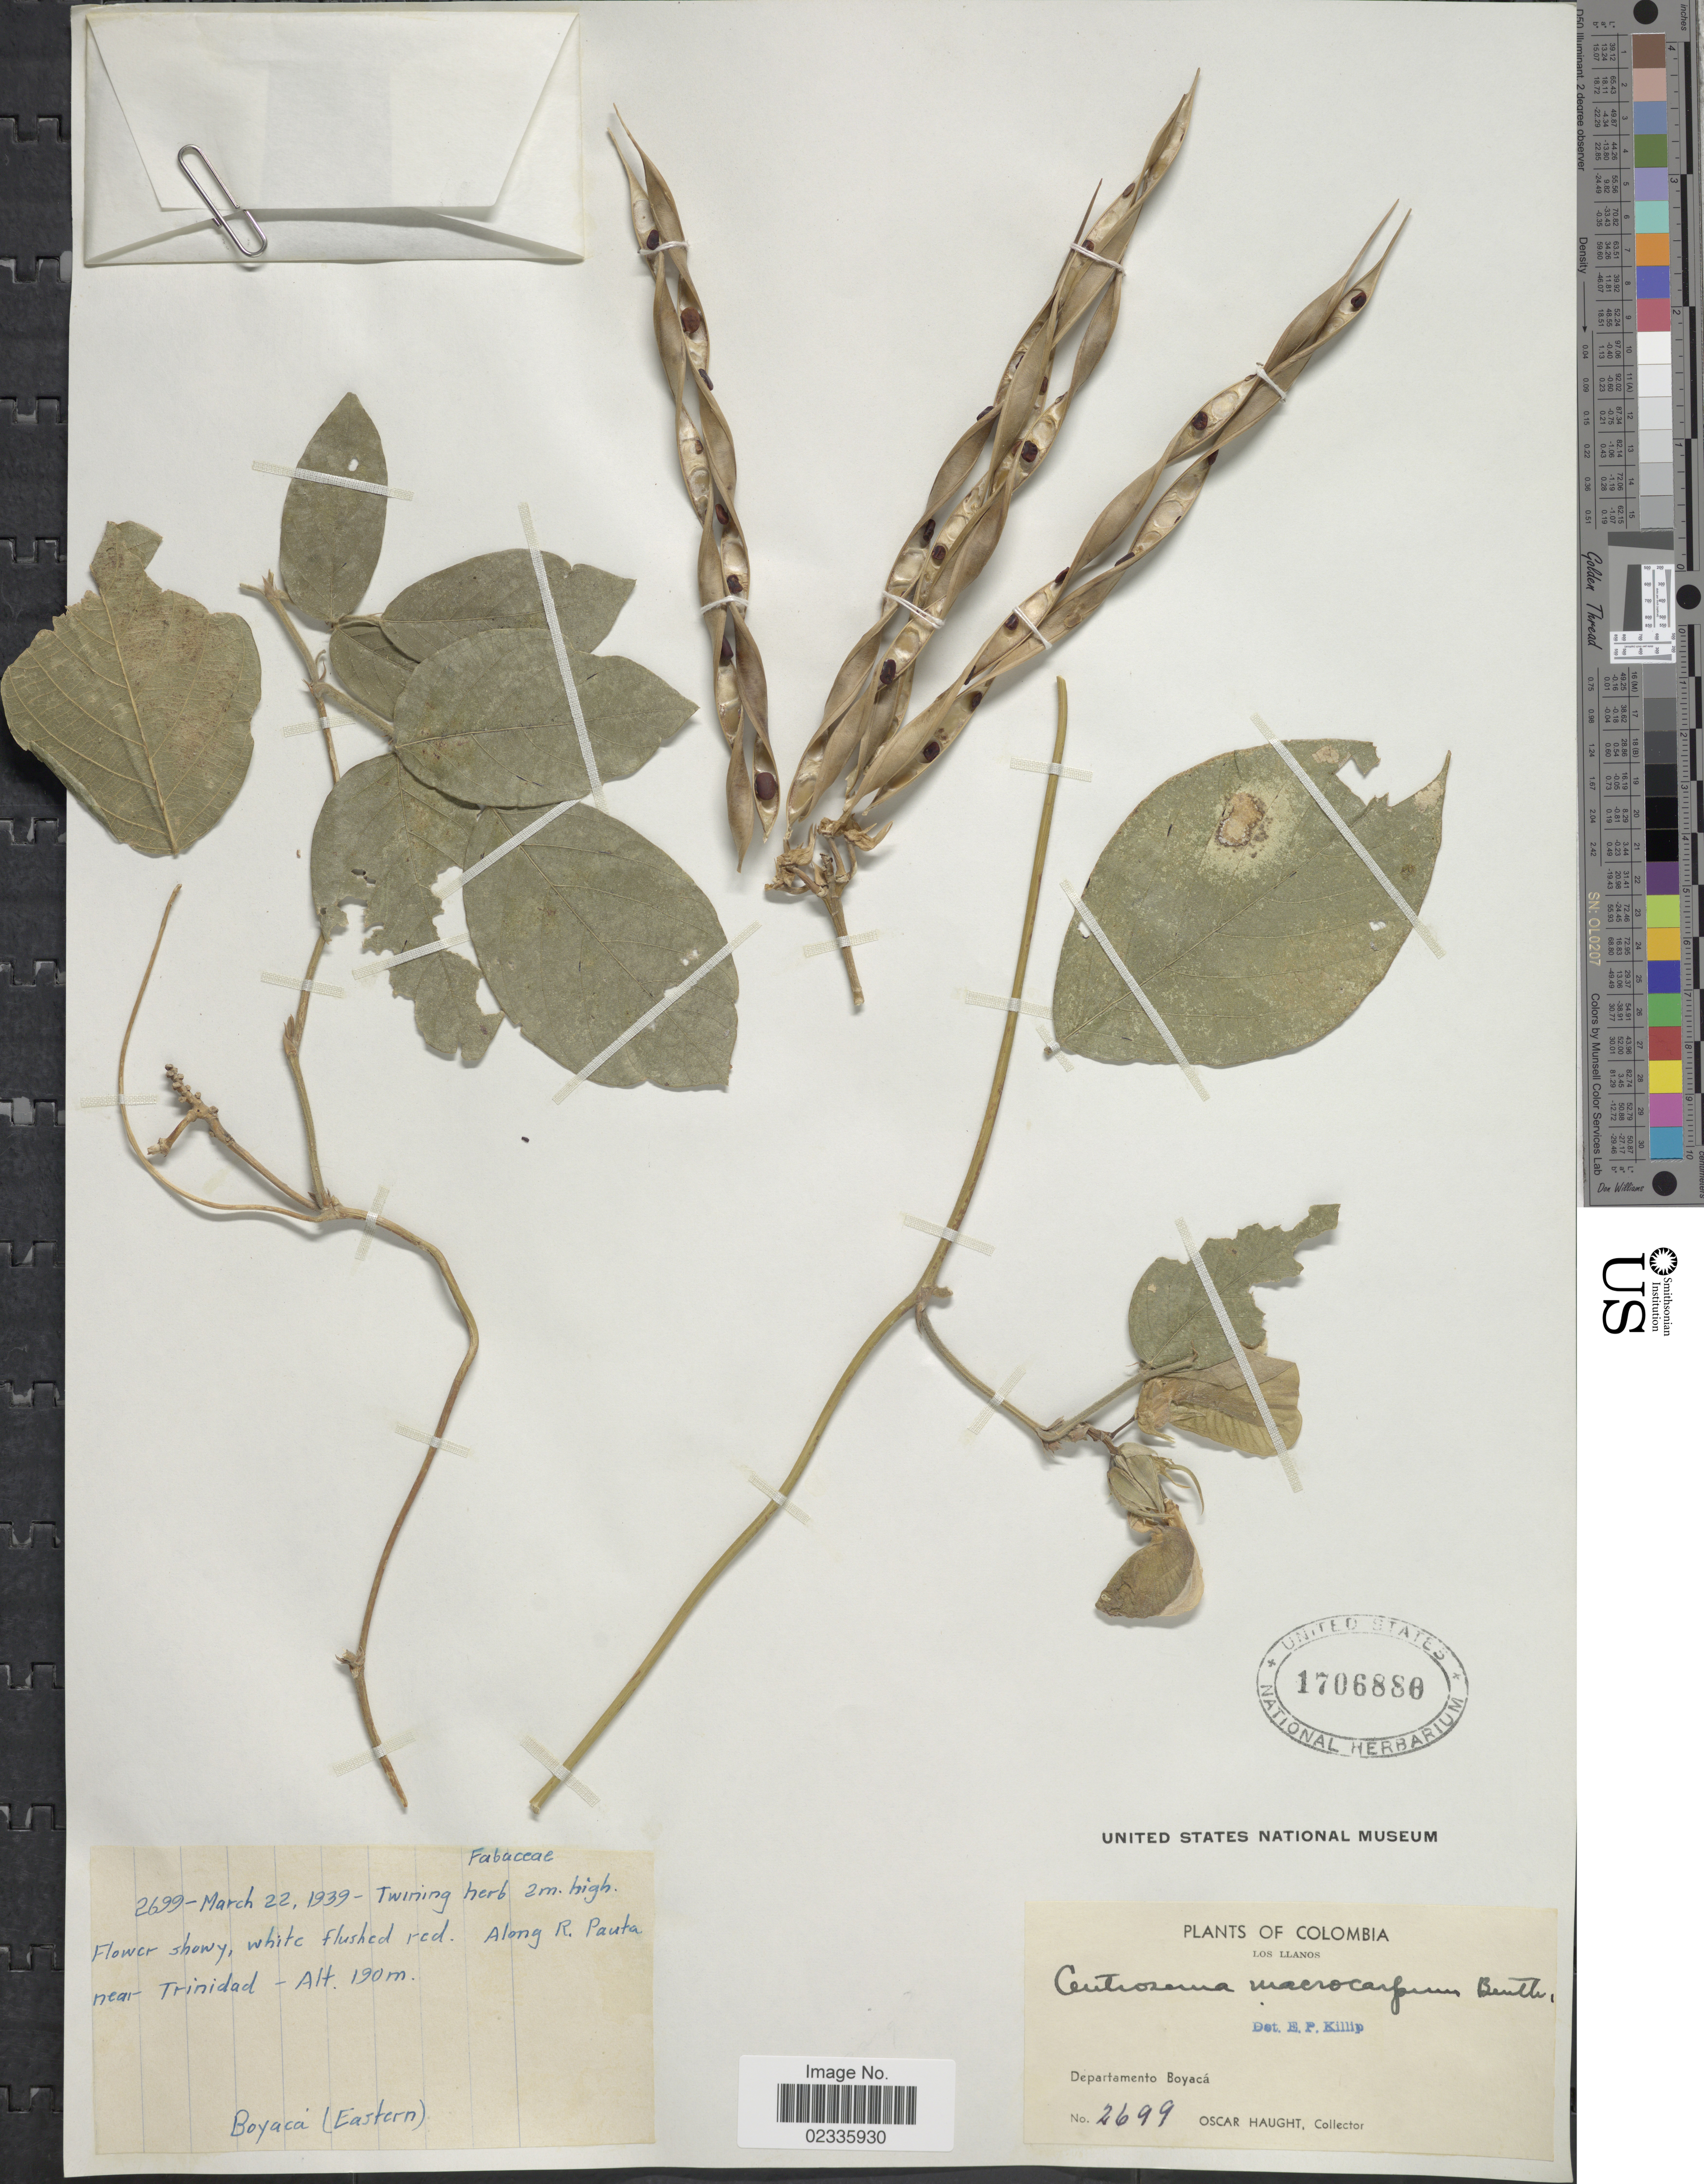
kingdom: Plantae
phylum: Tracheophyta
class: Magnoliopsida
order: Fabales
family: Fabaceae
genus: Centrosema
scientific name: Centrosema macrocarpum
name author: Benth.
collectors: O. L. Haught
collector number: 2699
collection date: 1939-03-22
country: Colombia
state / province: Boyacá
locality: Los Llanos. Along R. Pauta near Trinidad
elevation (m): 190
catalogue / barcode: US 1706880